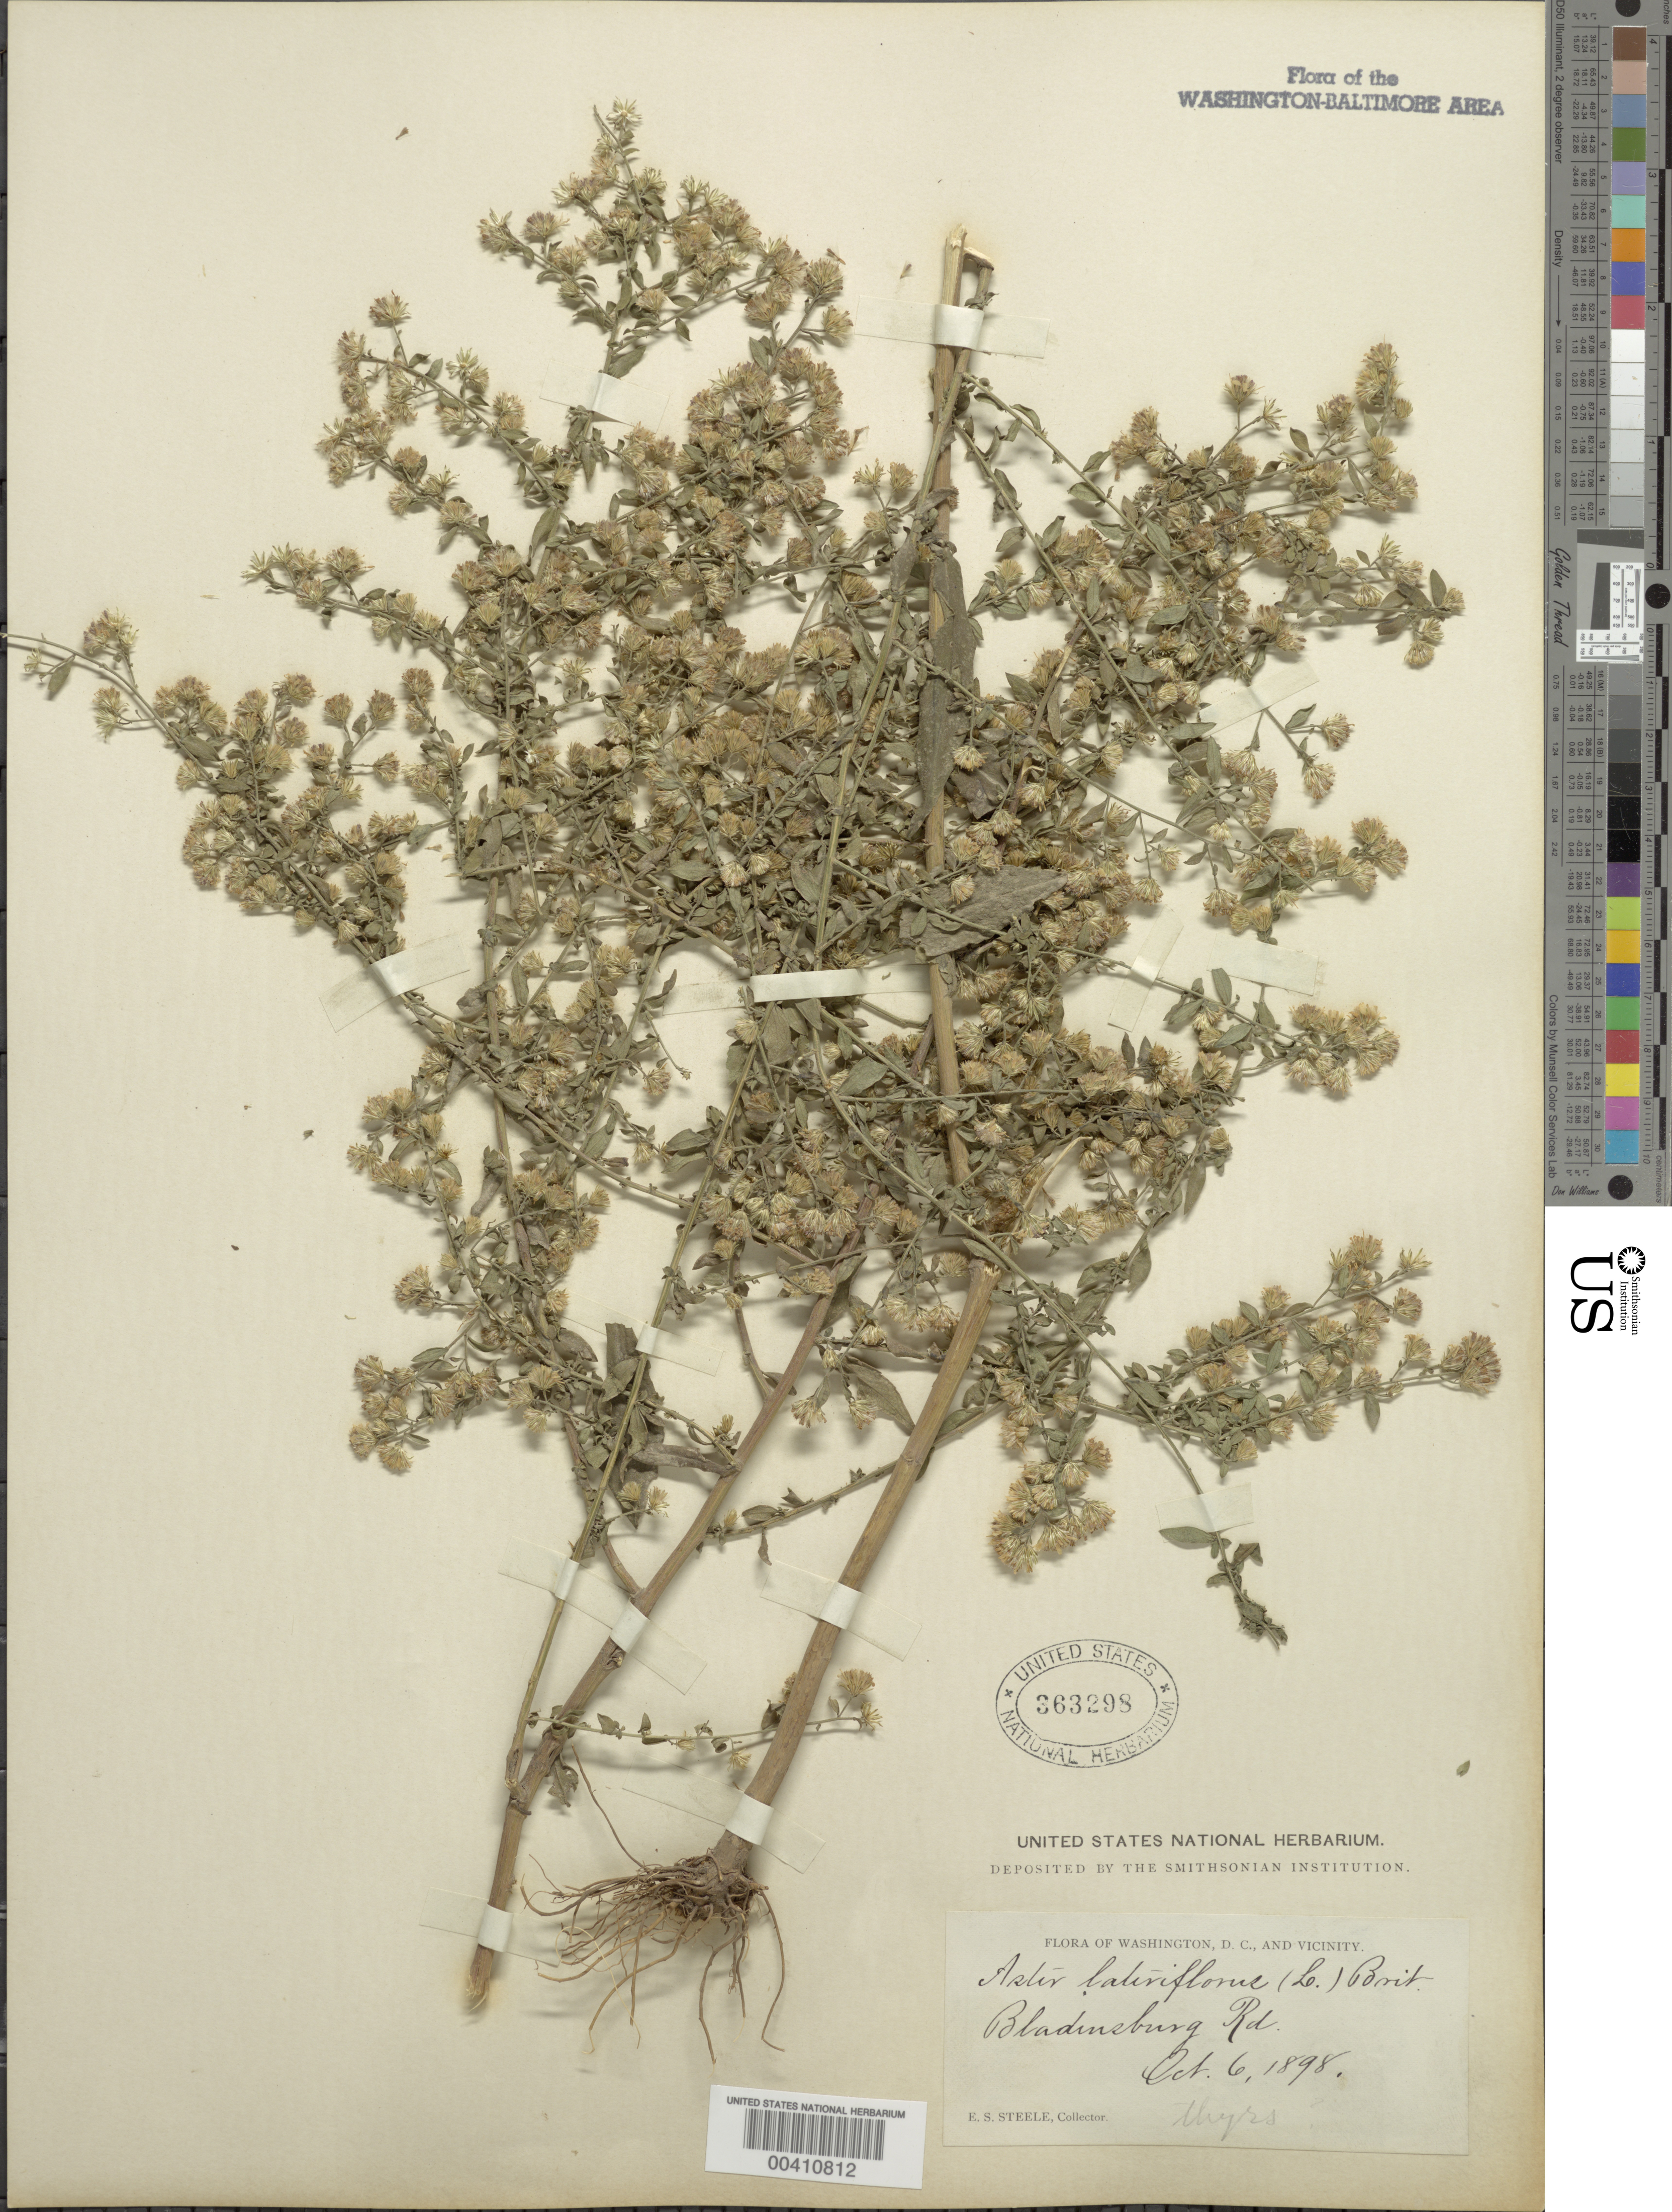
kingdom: Plantae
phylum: Tracheophyta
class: Magnoliopsida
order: Asterales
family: Asteraceae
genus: Symphyotrichum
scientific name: Symphyotrichum lateriflorum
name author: (L.) Á. Löve & D. Löve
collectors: E. Steele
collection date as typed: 06 Oct 1898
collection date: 1898-10-06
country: United States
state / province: District of Columbia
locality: Bladensburg Road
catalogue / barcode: US 363298